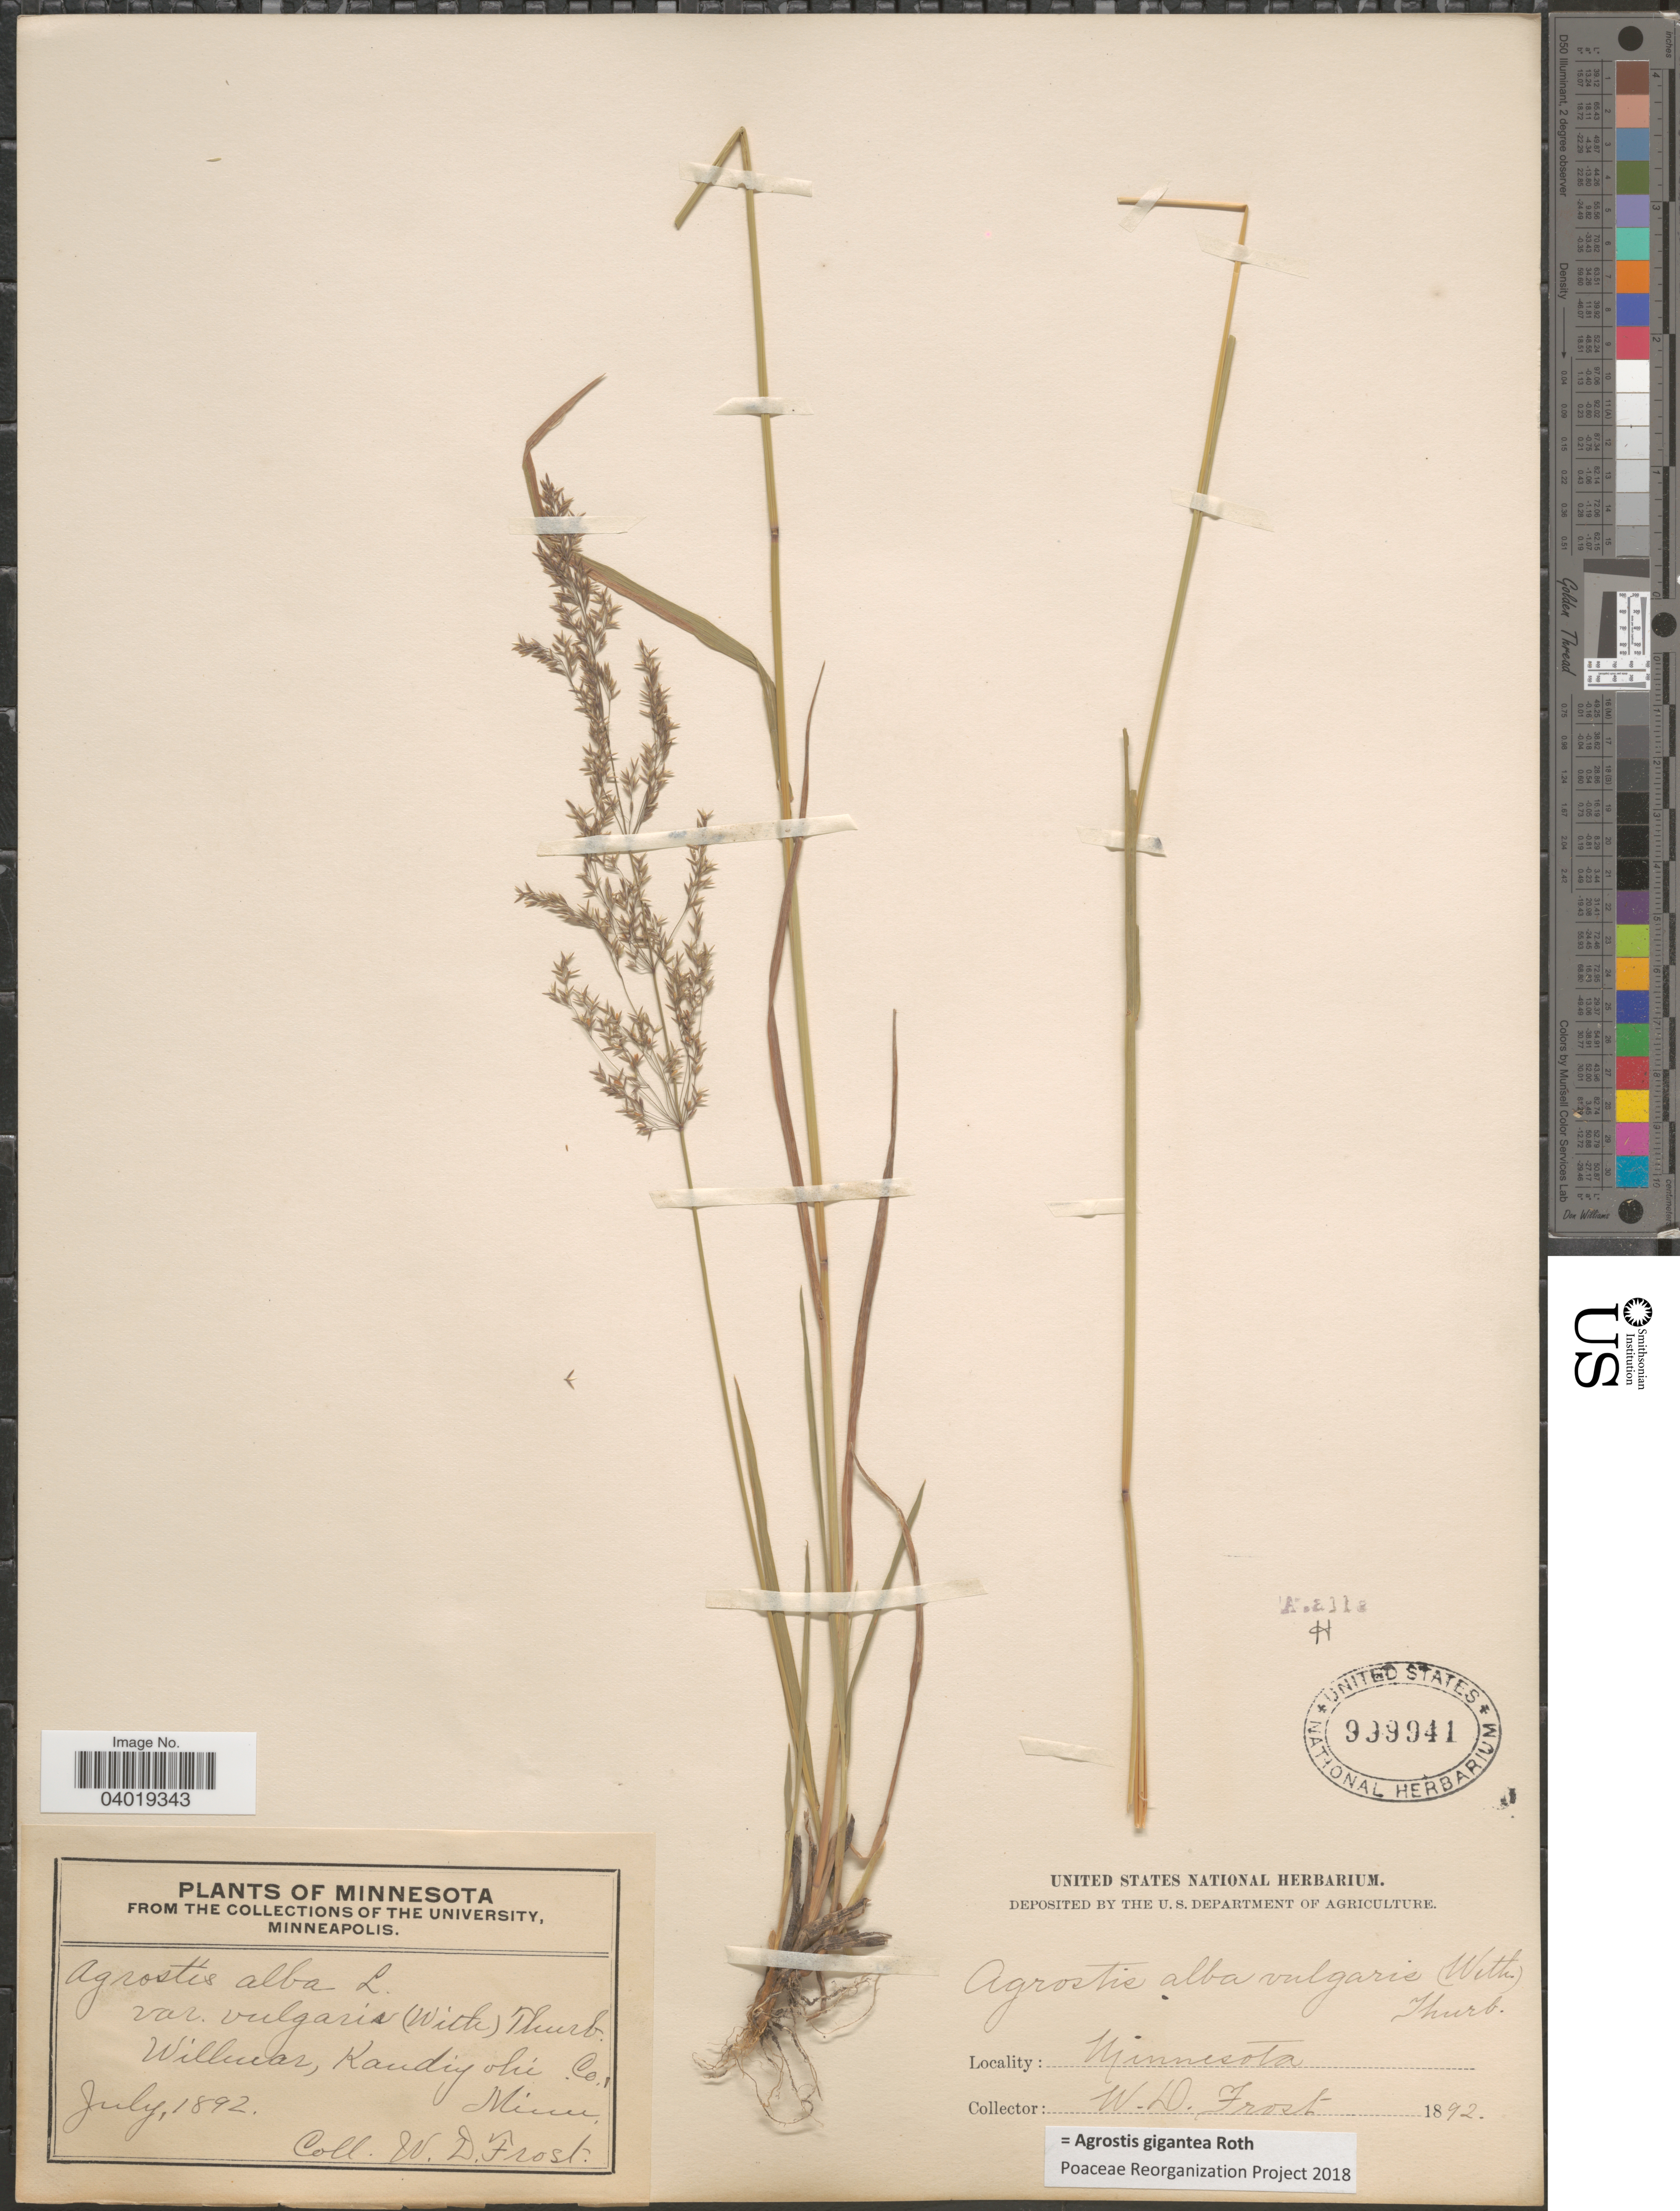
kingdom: Plantae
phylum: Tracheophyta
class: Liliopsida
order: Poales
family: Poaceae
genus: Agrostis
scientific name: Agrostis gigantea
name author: Roth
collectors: W. Frost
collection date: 1892-07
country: United States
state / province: Minnesota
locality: Willmar, Kandiyohi Co.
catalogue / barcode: US 999941